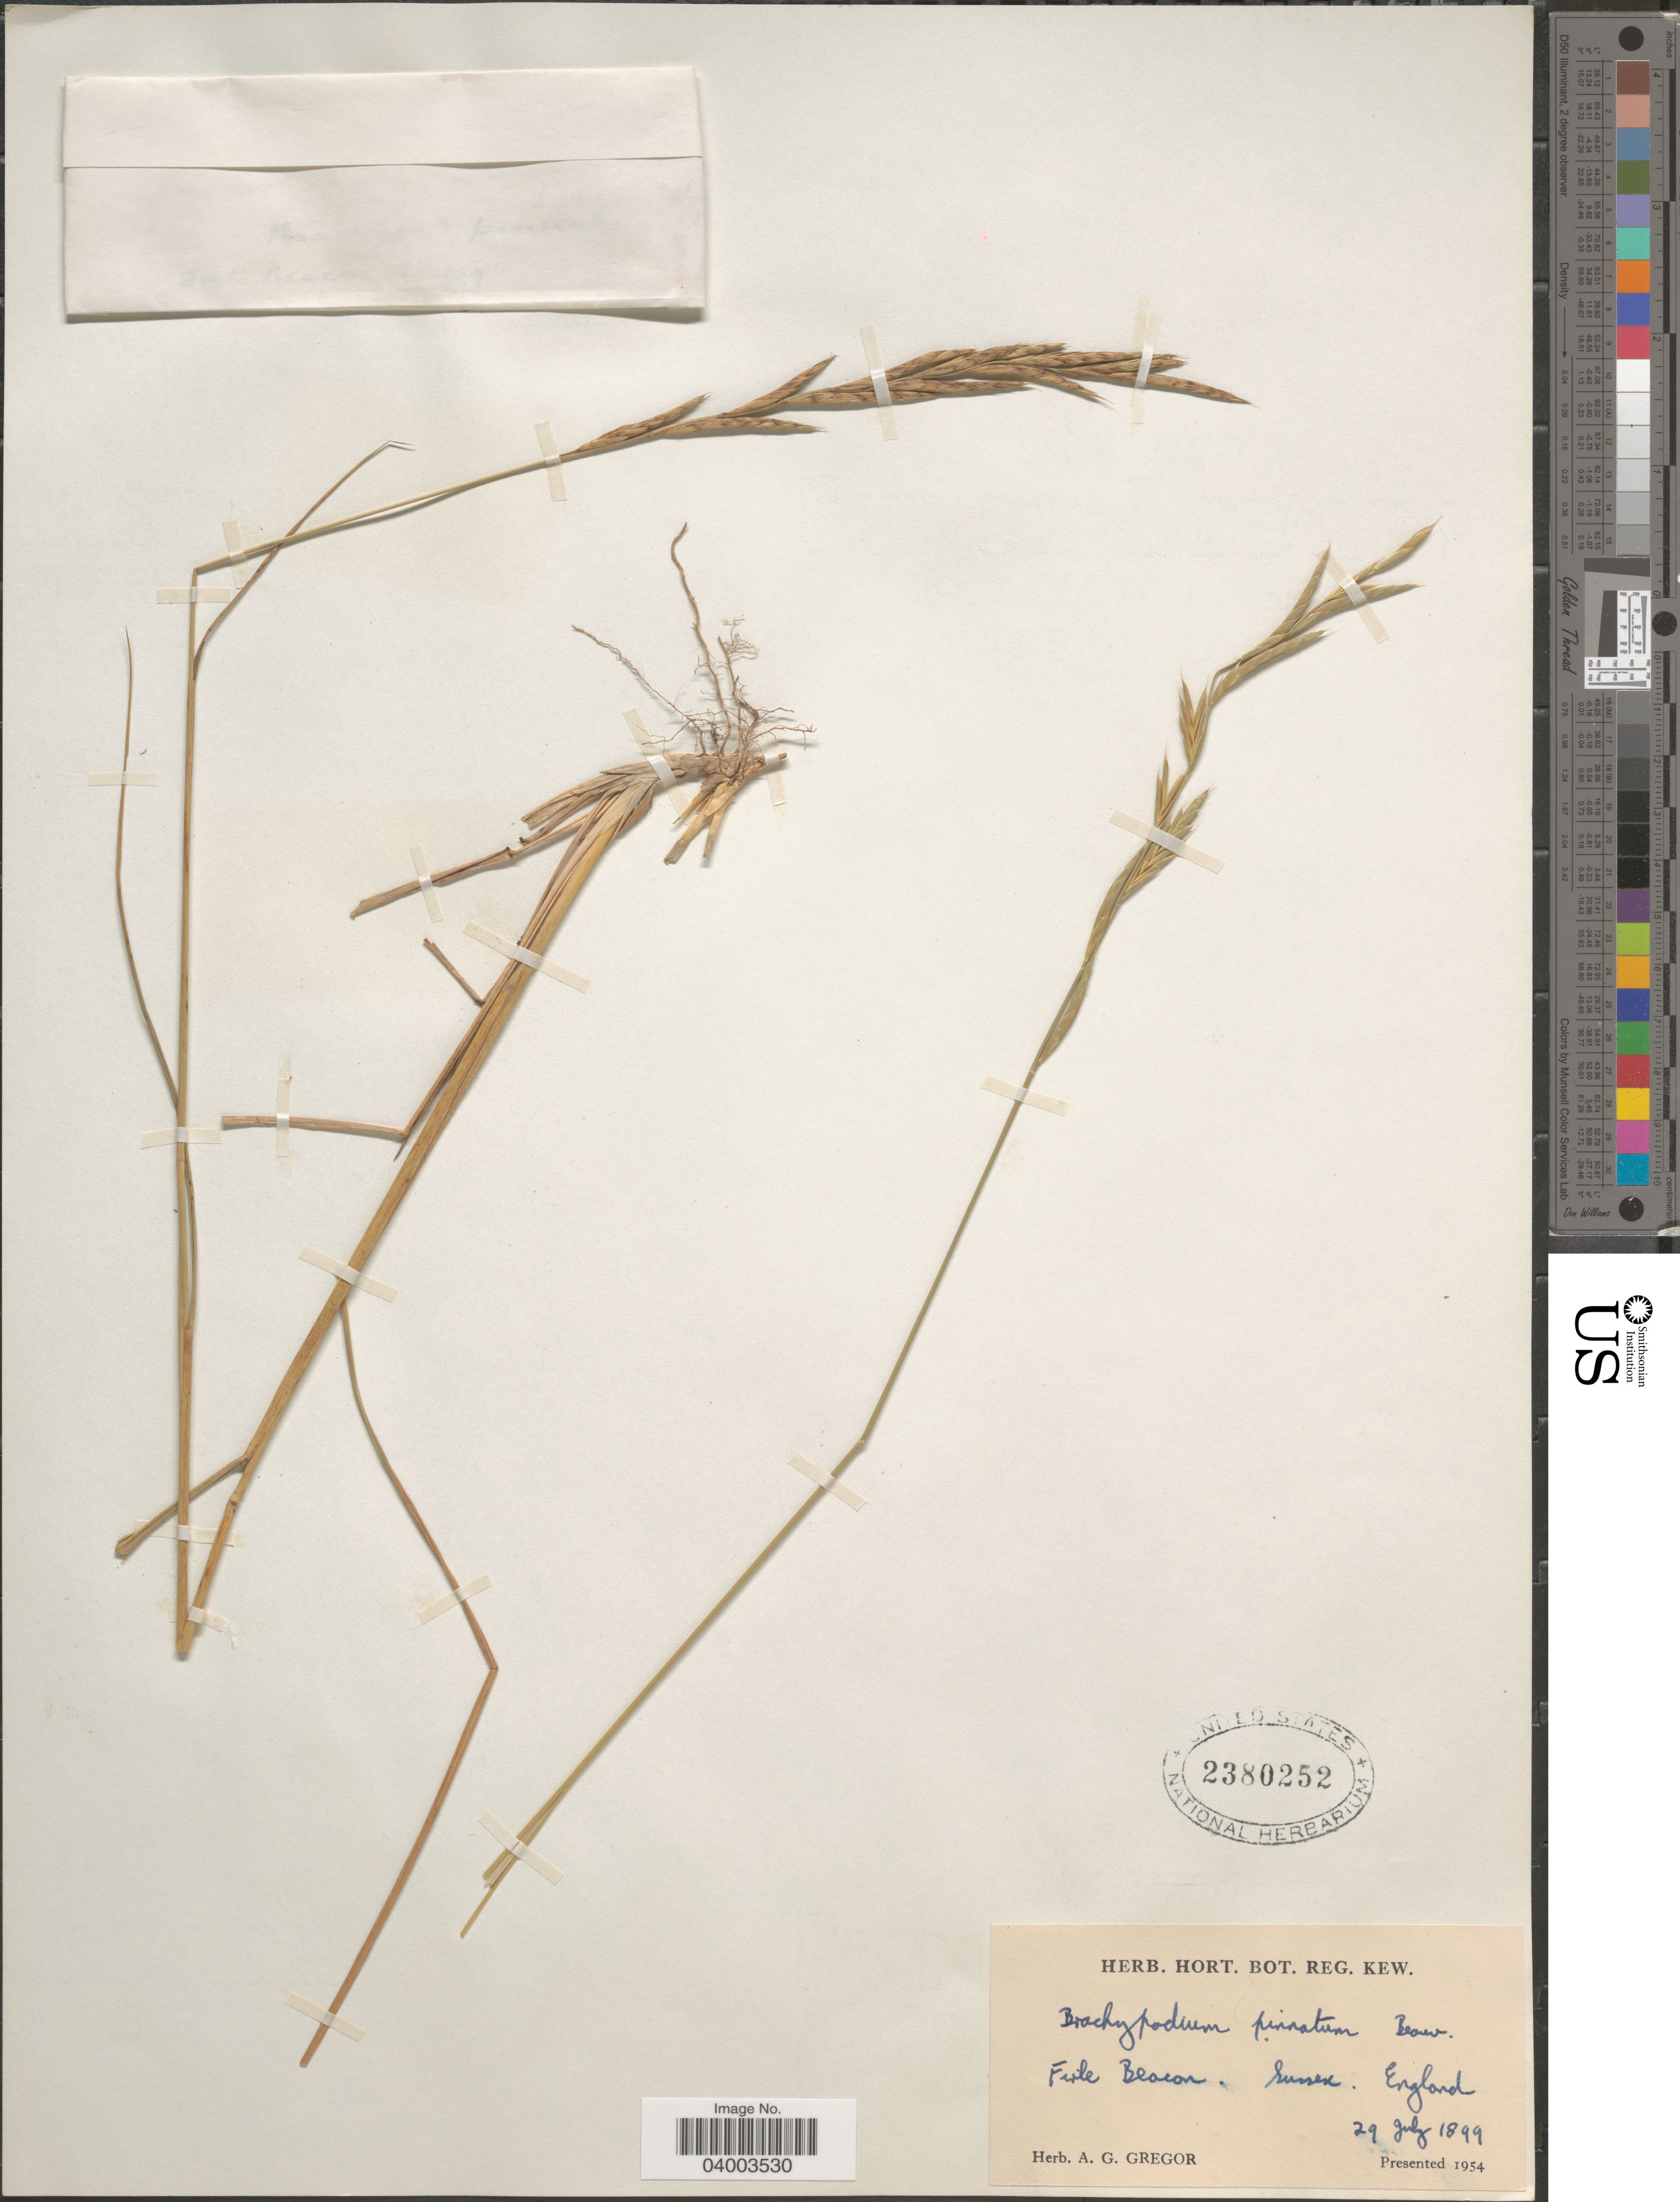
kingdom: Plantae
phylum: Tracheophyta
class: Liliopsida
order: Poales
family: Poaceae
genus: Brachypodium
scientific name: Brachypodium pinnatum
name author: (L.) P. Beauv.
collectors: ex herb. A. G. Gregor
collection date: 1899-07-29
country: United Kingdom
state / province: England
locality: Firle Beacon. Sussex. England.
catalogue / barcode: US 2380252